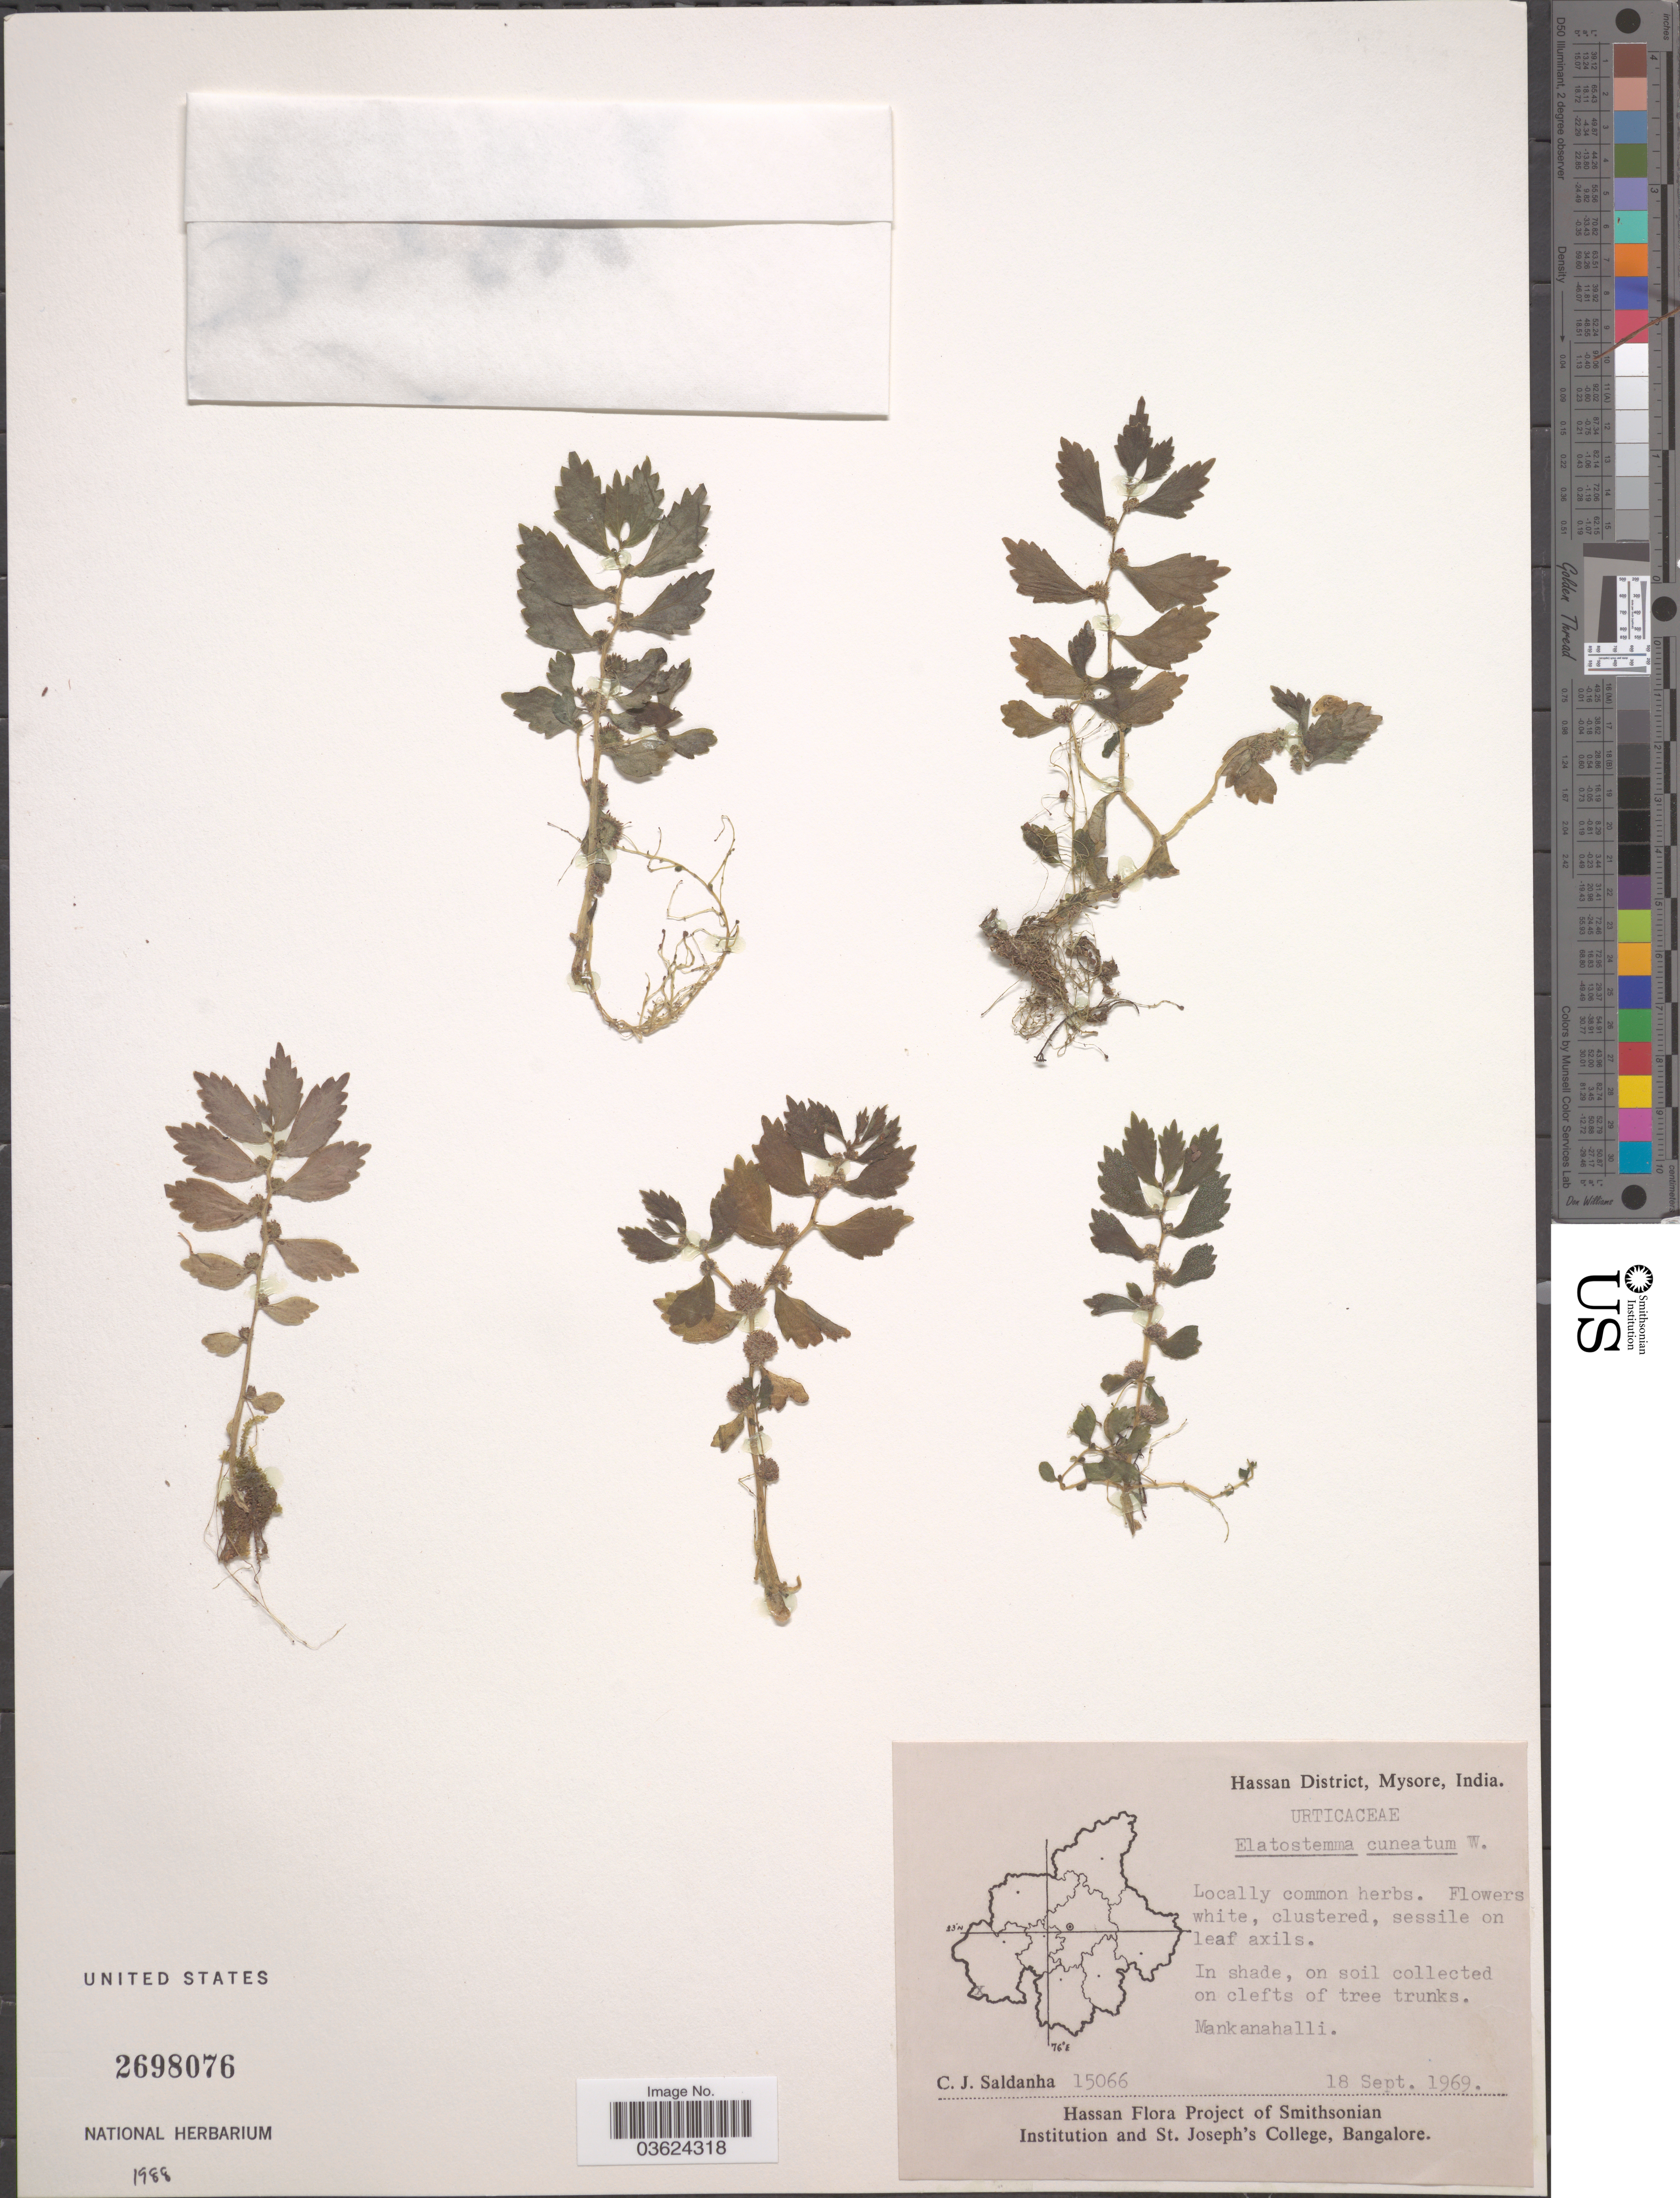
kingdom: Plantae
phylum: Tracheophyta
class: Magnoliopsida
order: Rosales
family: Urticaceae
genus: Elatostema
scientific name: Elatostema cuneatum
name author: Wight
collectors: C. J. Saldanha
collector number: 15066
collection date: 1969-09-18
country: India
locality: Hassan District, Mysore. Mankanahalli.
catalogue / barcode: US 2698076